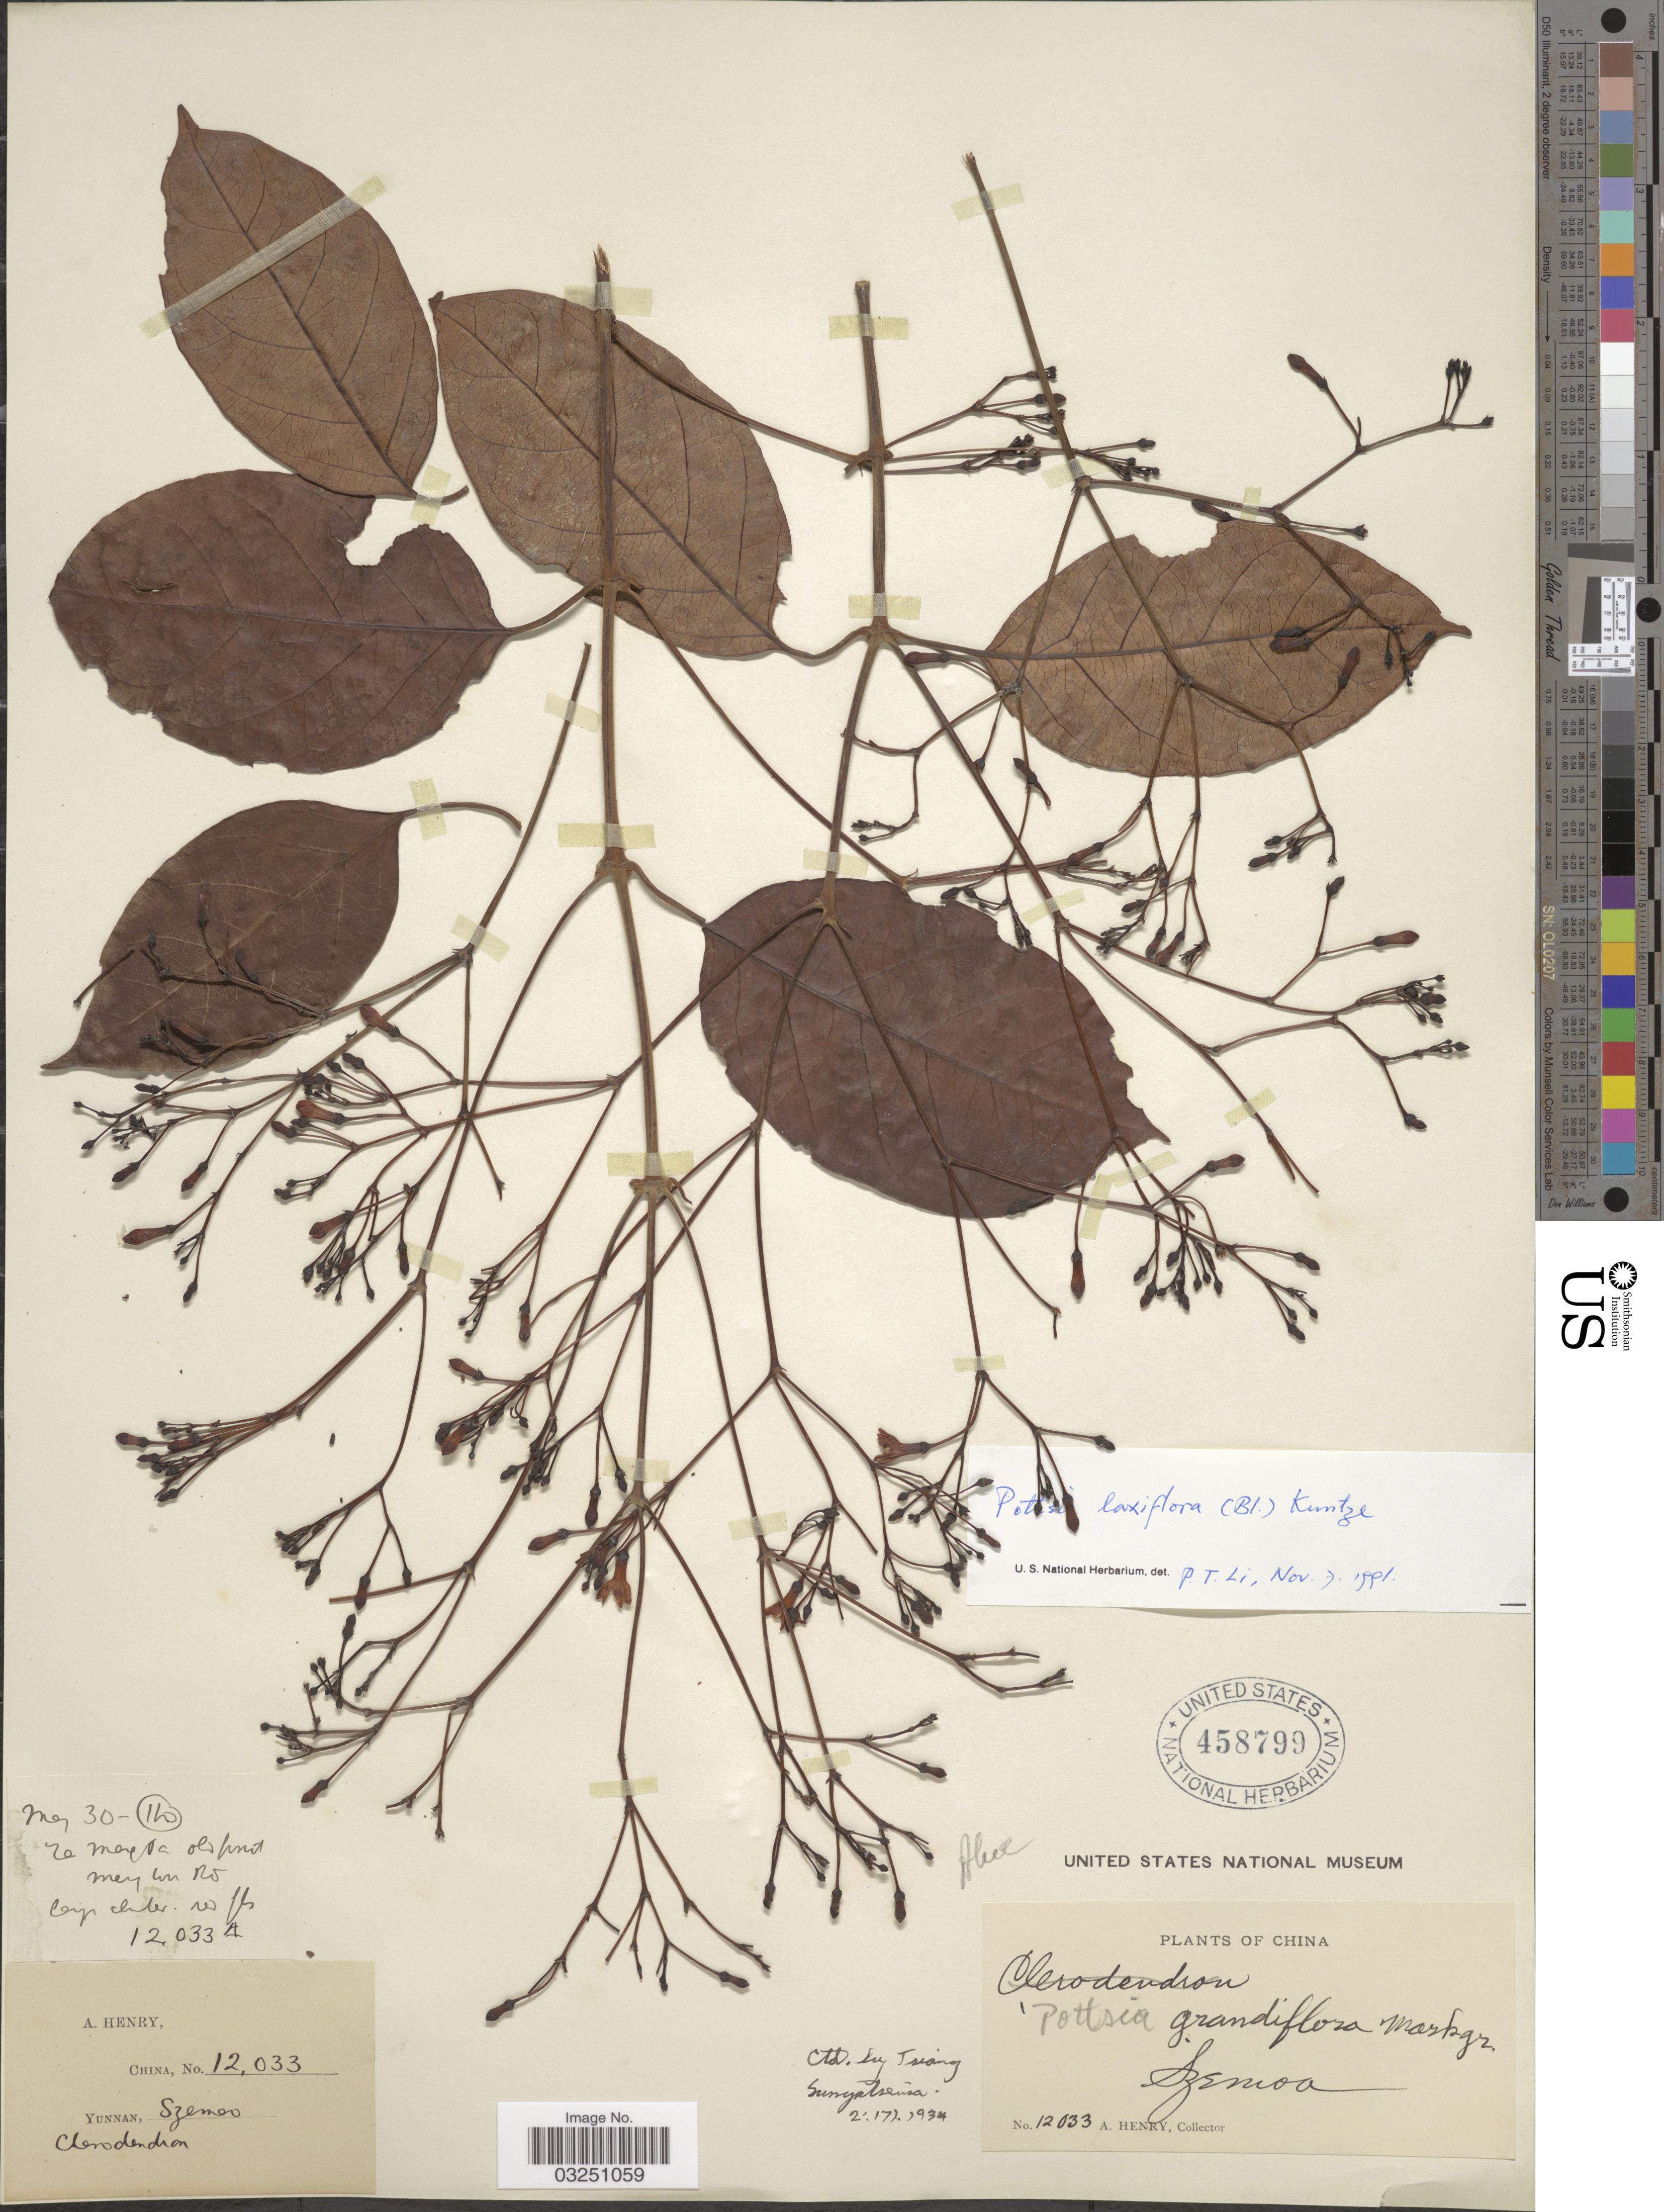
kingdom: Plantae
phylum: Tracheophyta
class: Magnoliopsida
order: Gentianales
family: Apocynaceae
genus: Pottsia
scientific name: Pottsia laxiflora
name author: (Blume) Kuntze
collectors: A. Henry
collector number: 12033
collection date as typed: Transcribed d/m/y: /5/30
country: China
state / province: Yunnan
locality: Szemao.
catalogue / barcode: US 458799